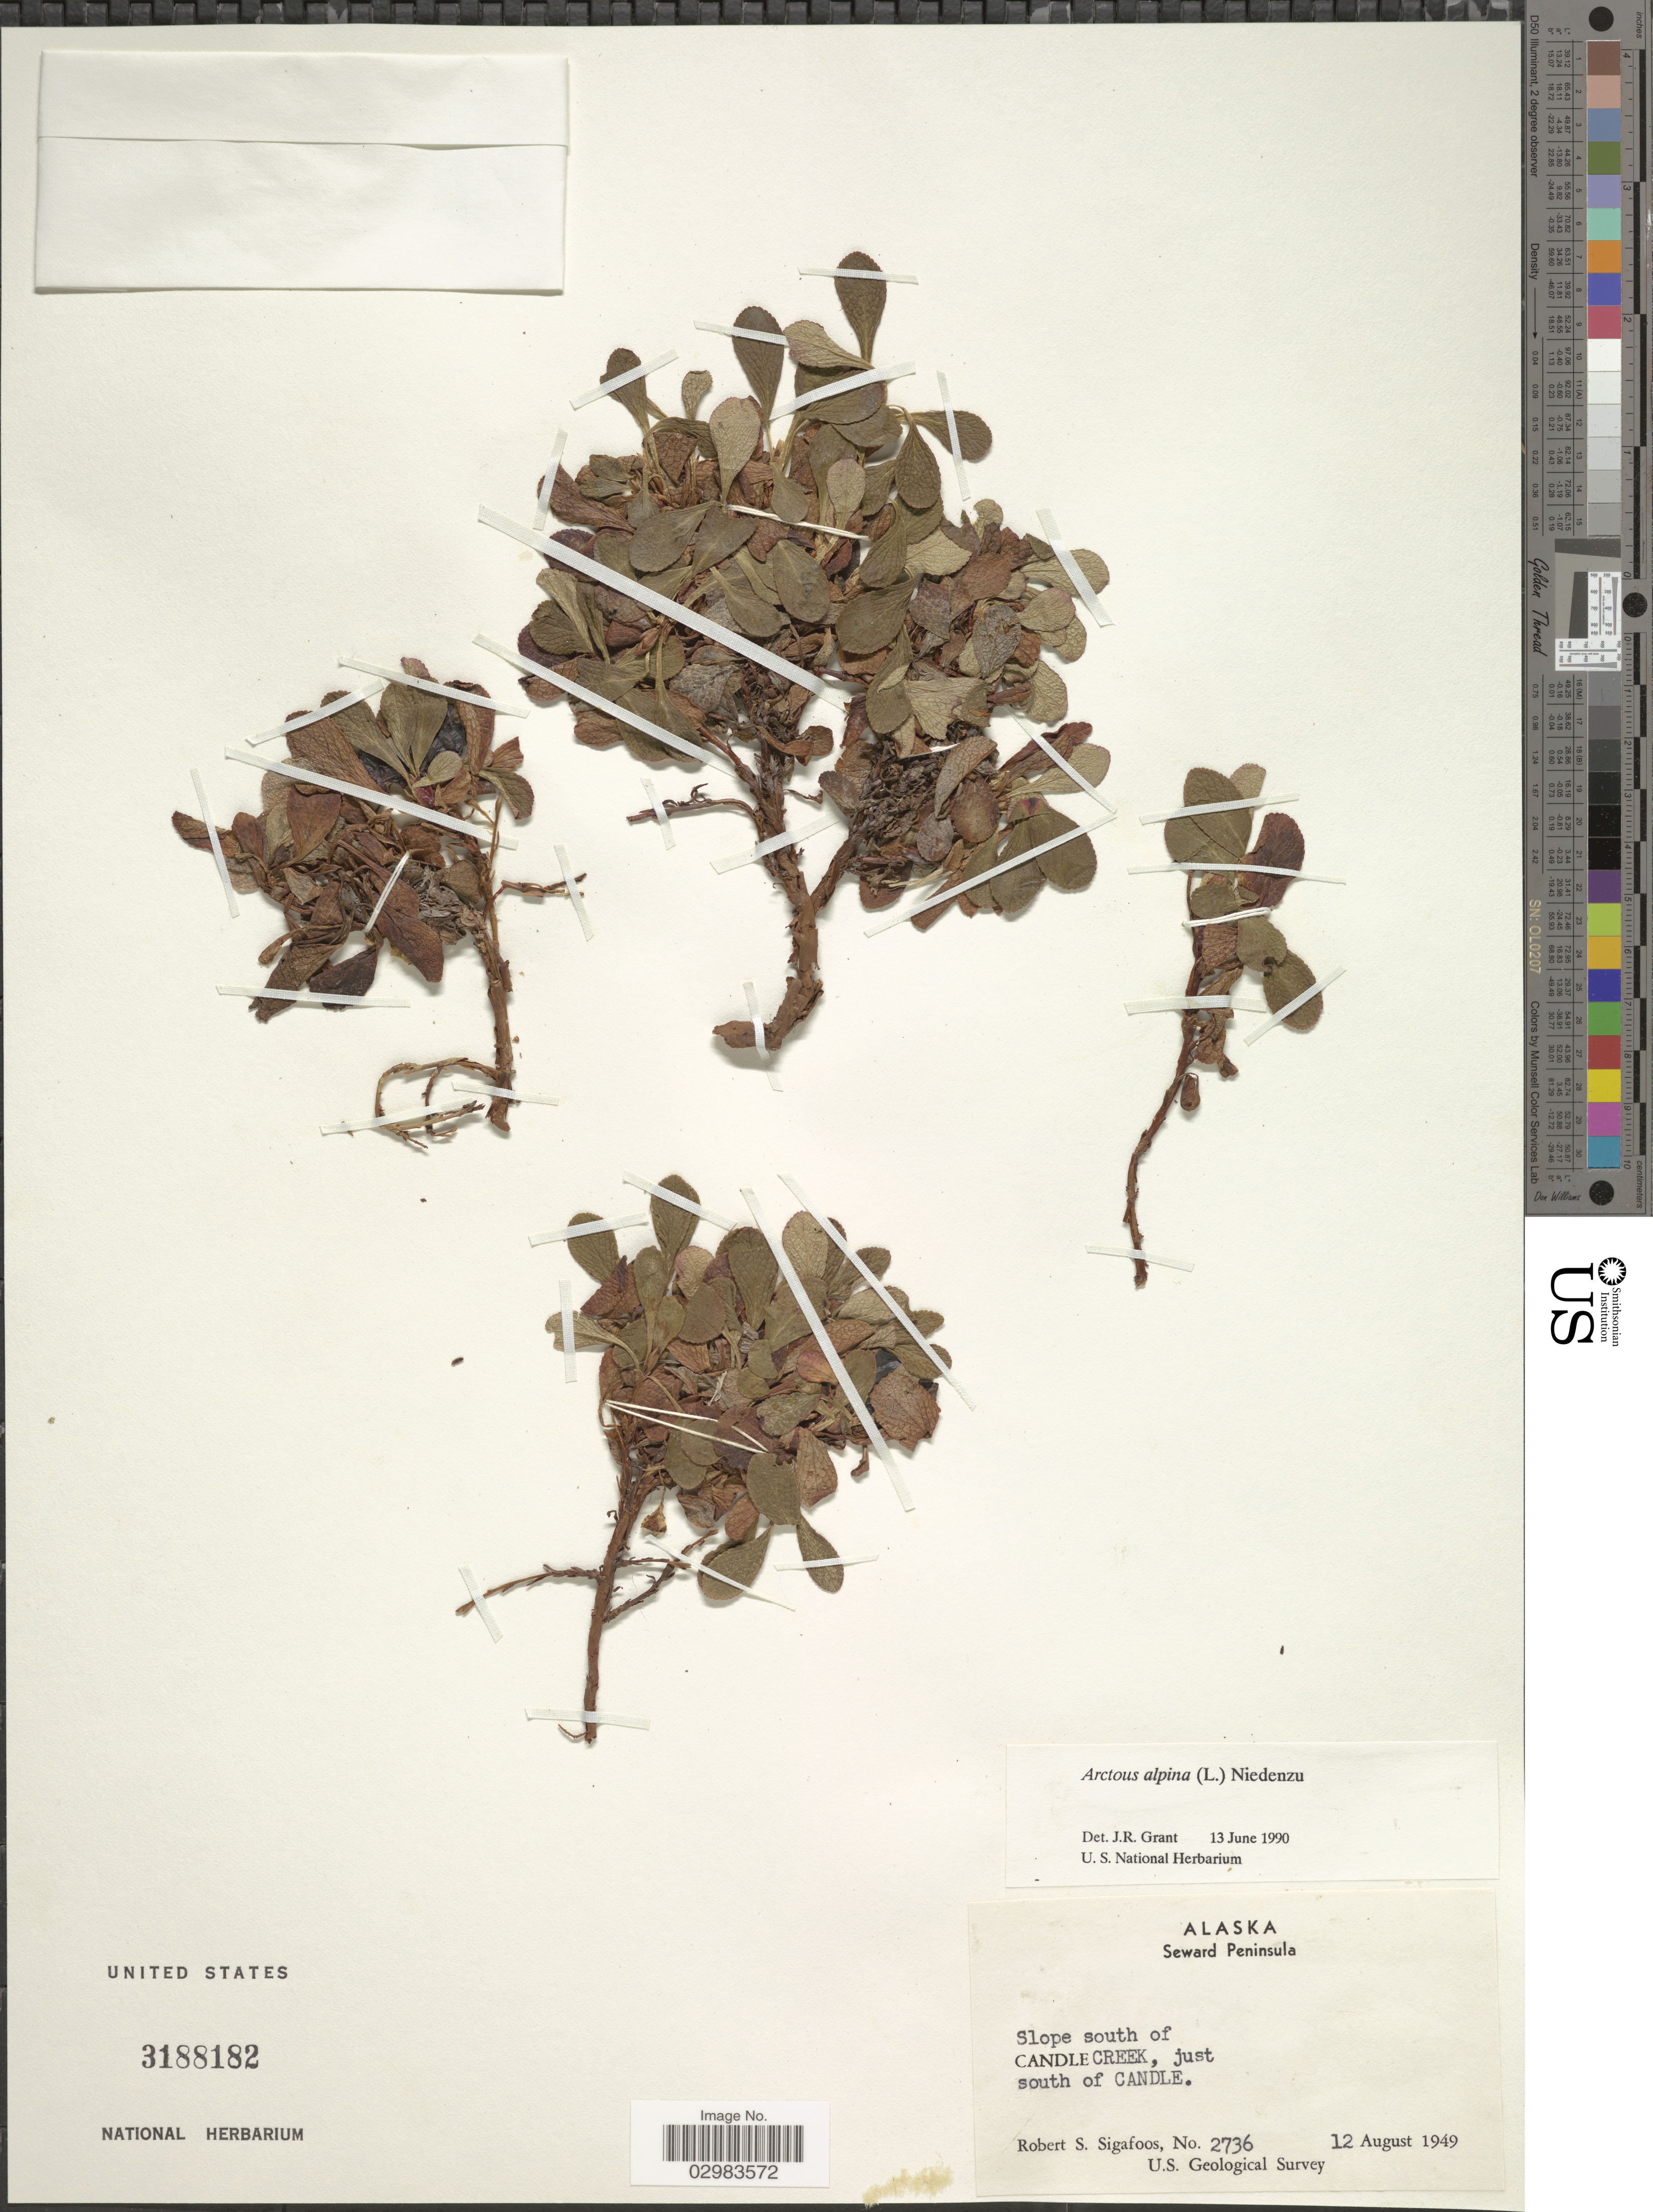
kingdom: Plantae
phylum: Tracheophyta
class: Magnoliopsida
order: Ericales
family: Ericaceae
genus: Arctostaphylos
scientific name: Arctostaphylos alpina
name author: (L.) Spreng.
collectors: R. Sigafoos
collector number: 2736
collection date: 1949-08-12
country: United States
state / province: Alaska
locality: Seward Peninsula, Candle Creek, just south of Candle.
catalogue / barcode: US 3188182